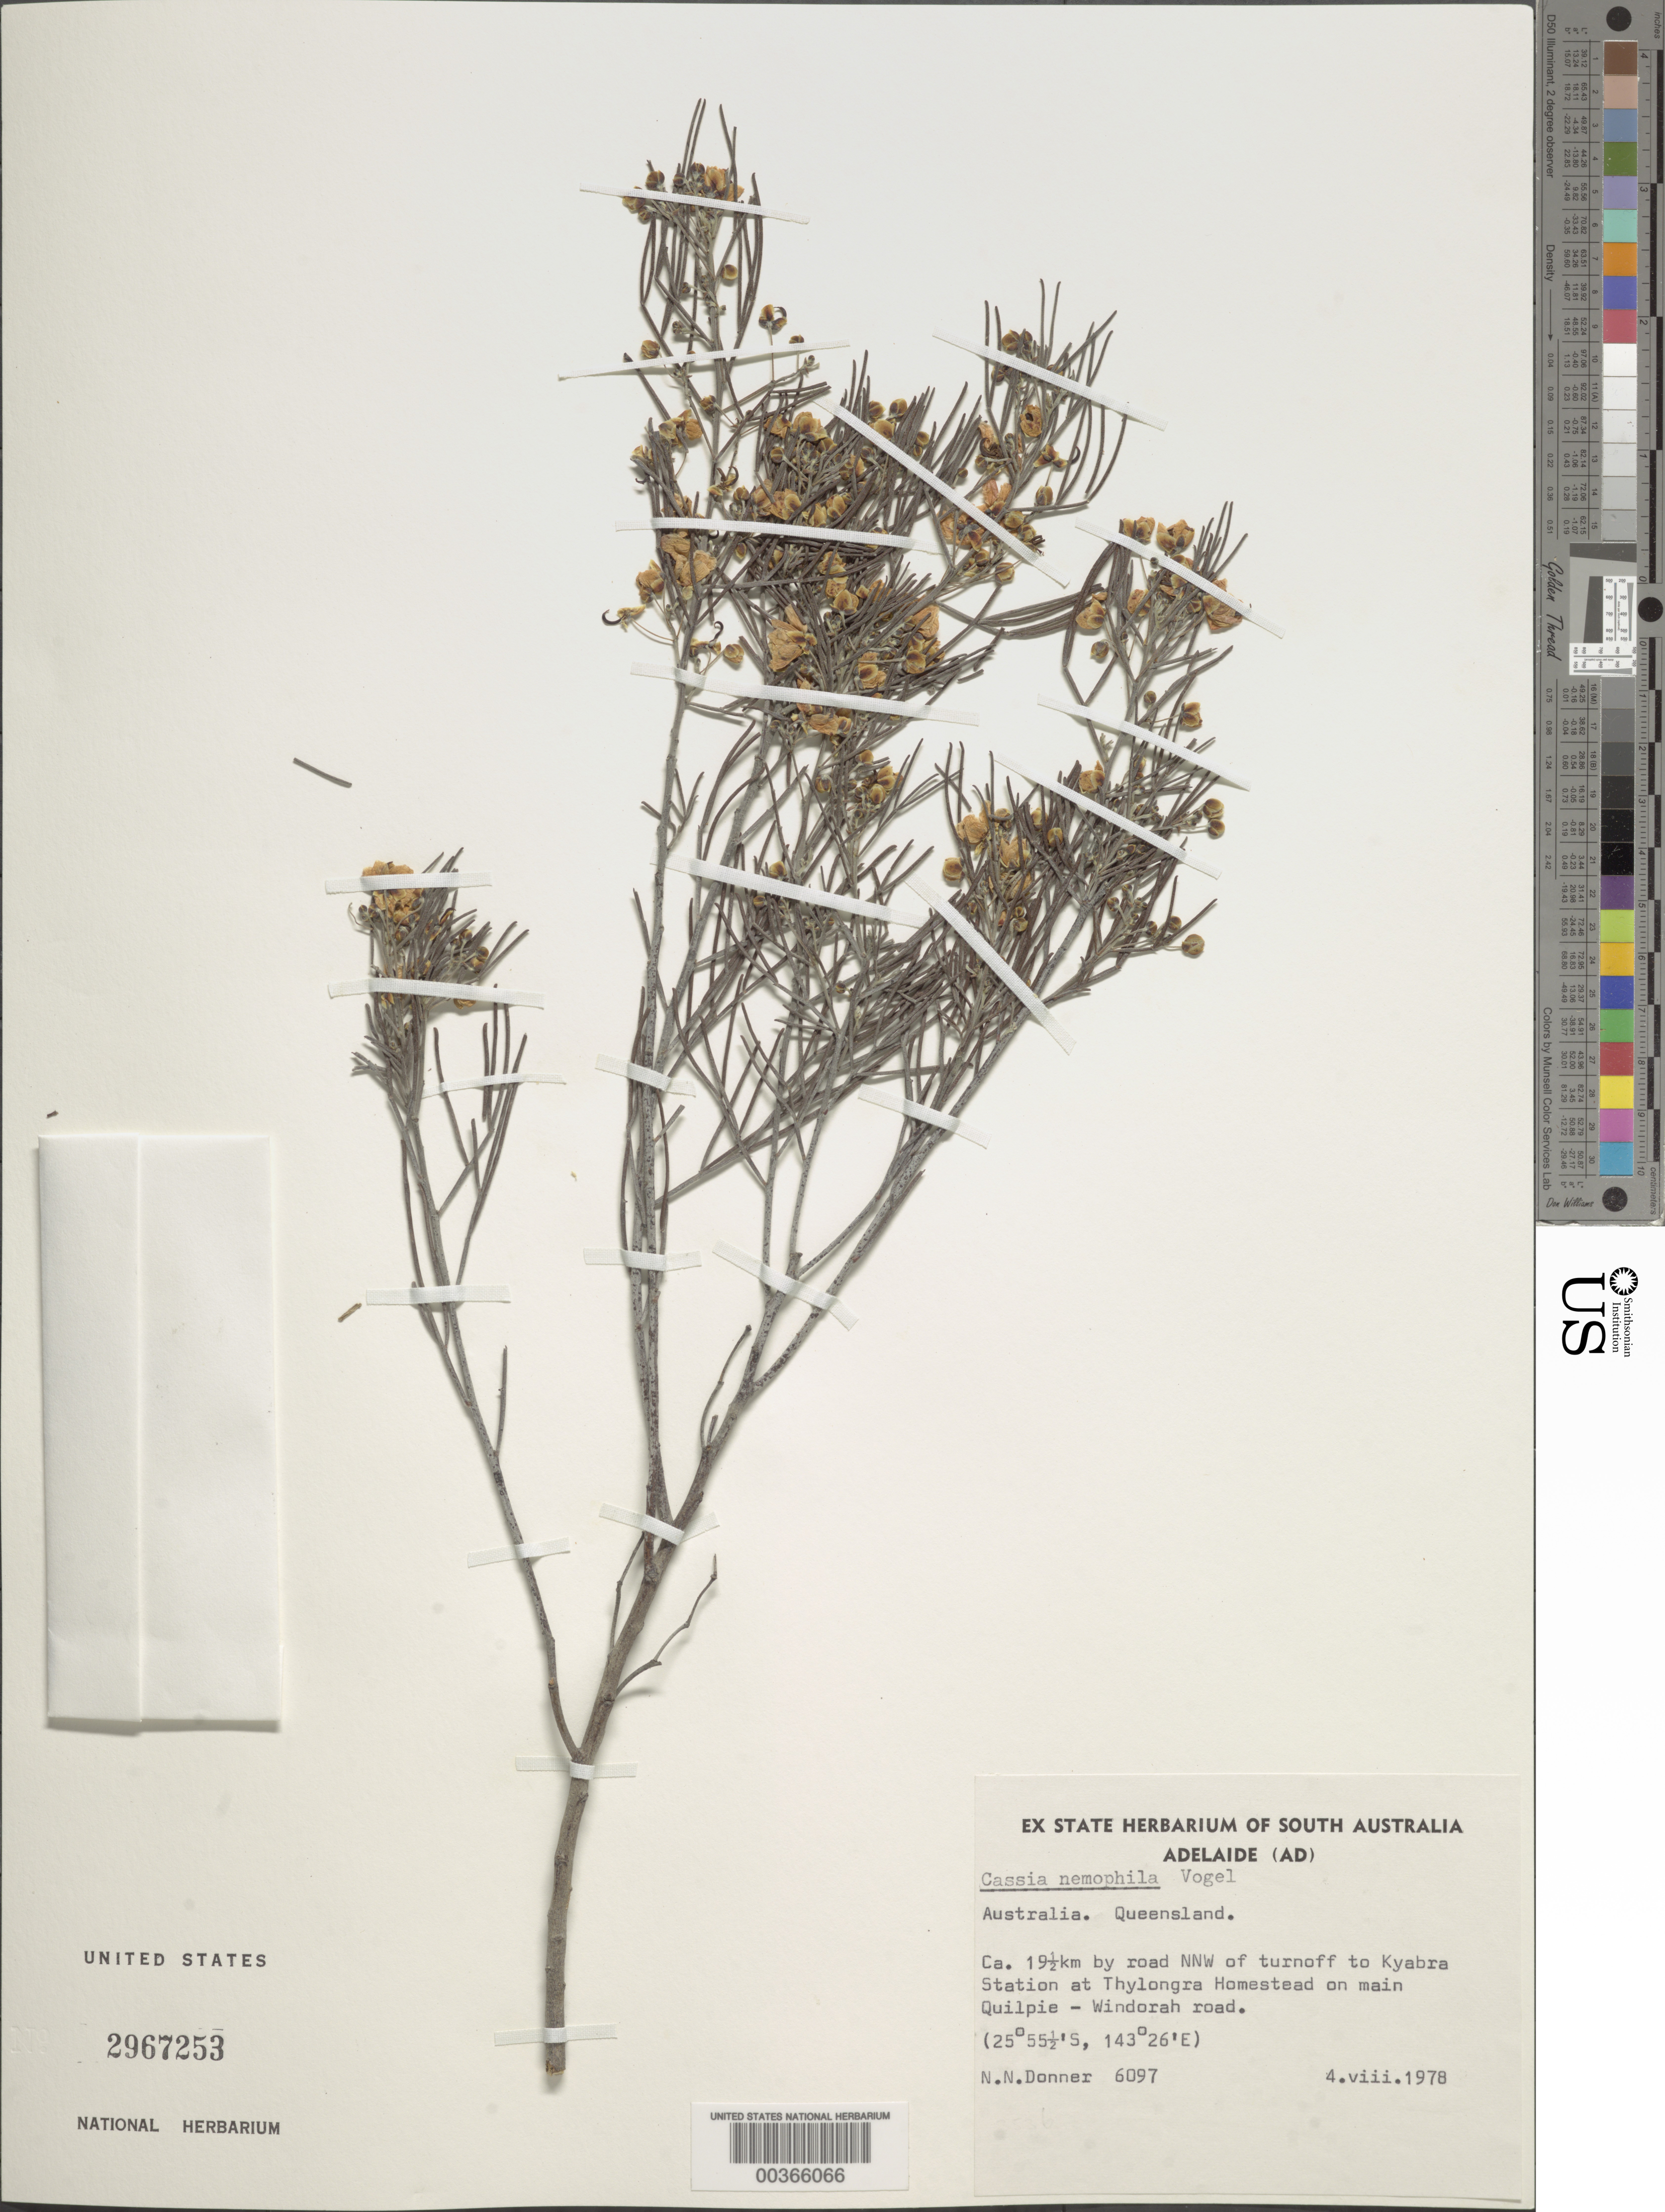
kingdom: Plantae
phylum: Tracheophyta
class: Magnoliopsida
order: Fabales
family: Fabaceae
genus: Senna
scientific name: Senna artemisioides subsp. filifolia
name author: Randell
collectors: N. Donner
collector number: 6097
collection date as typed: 04 Aug 1978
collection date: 1978-08-04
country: Australia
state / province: Queensland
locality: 19.5 km by road nnw of turnoff to kyabra station at thylongra homestead on main quilpie-windorah road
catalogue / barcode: US 2967253